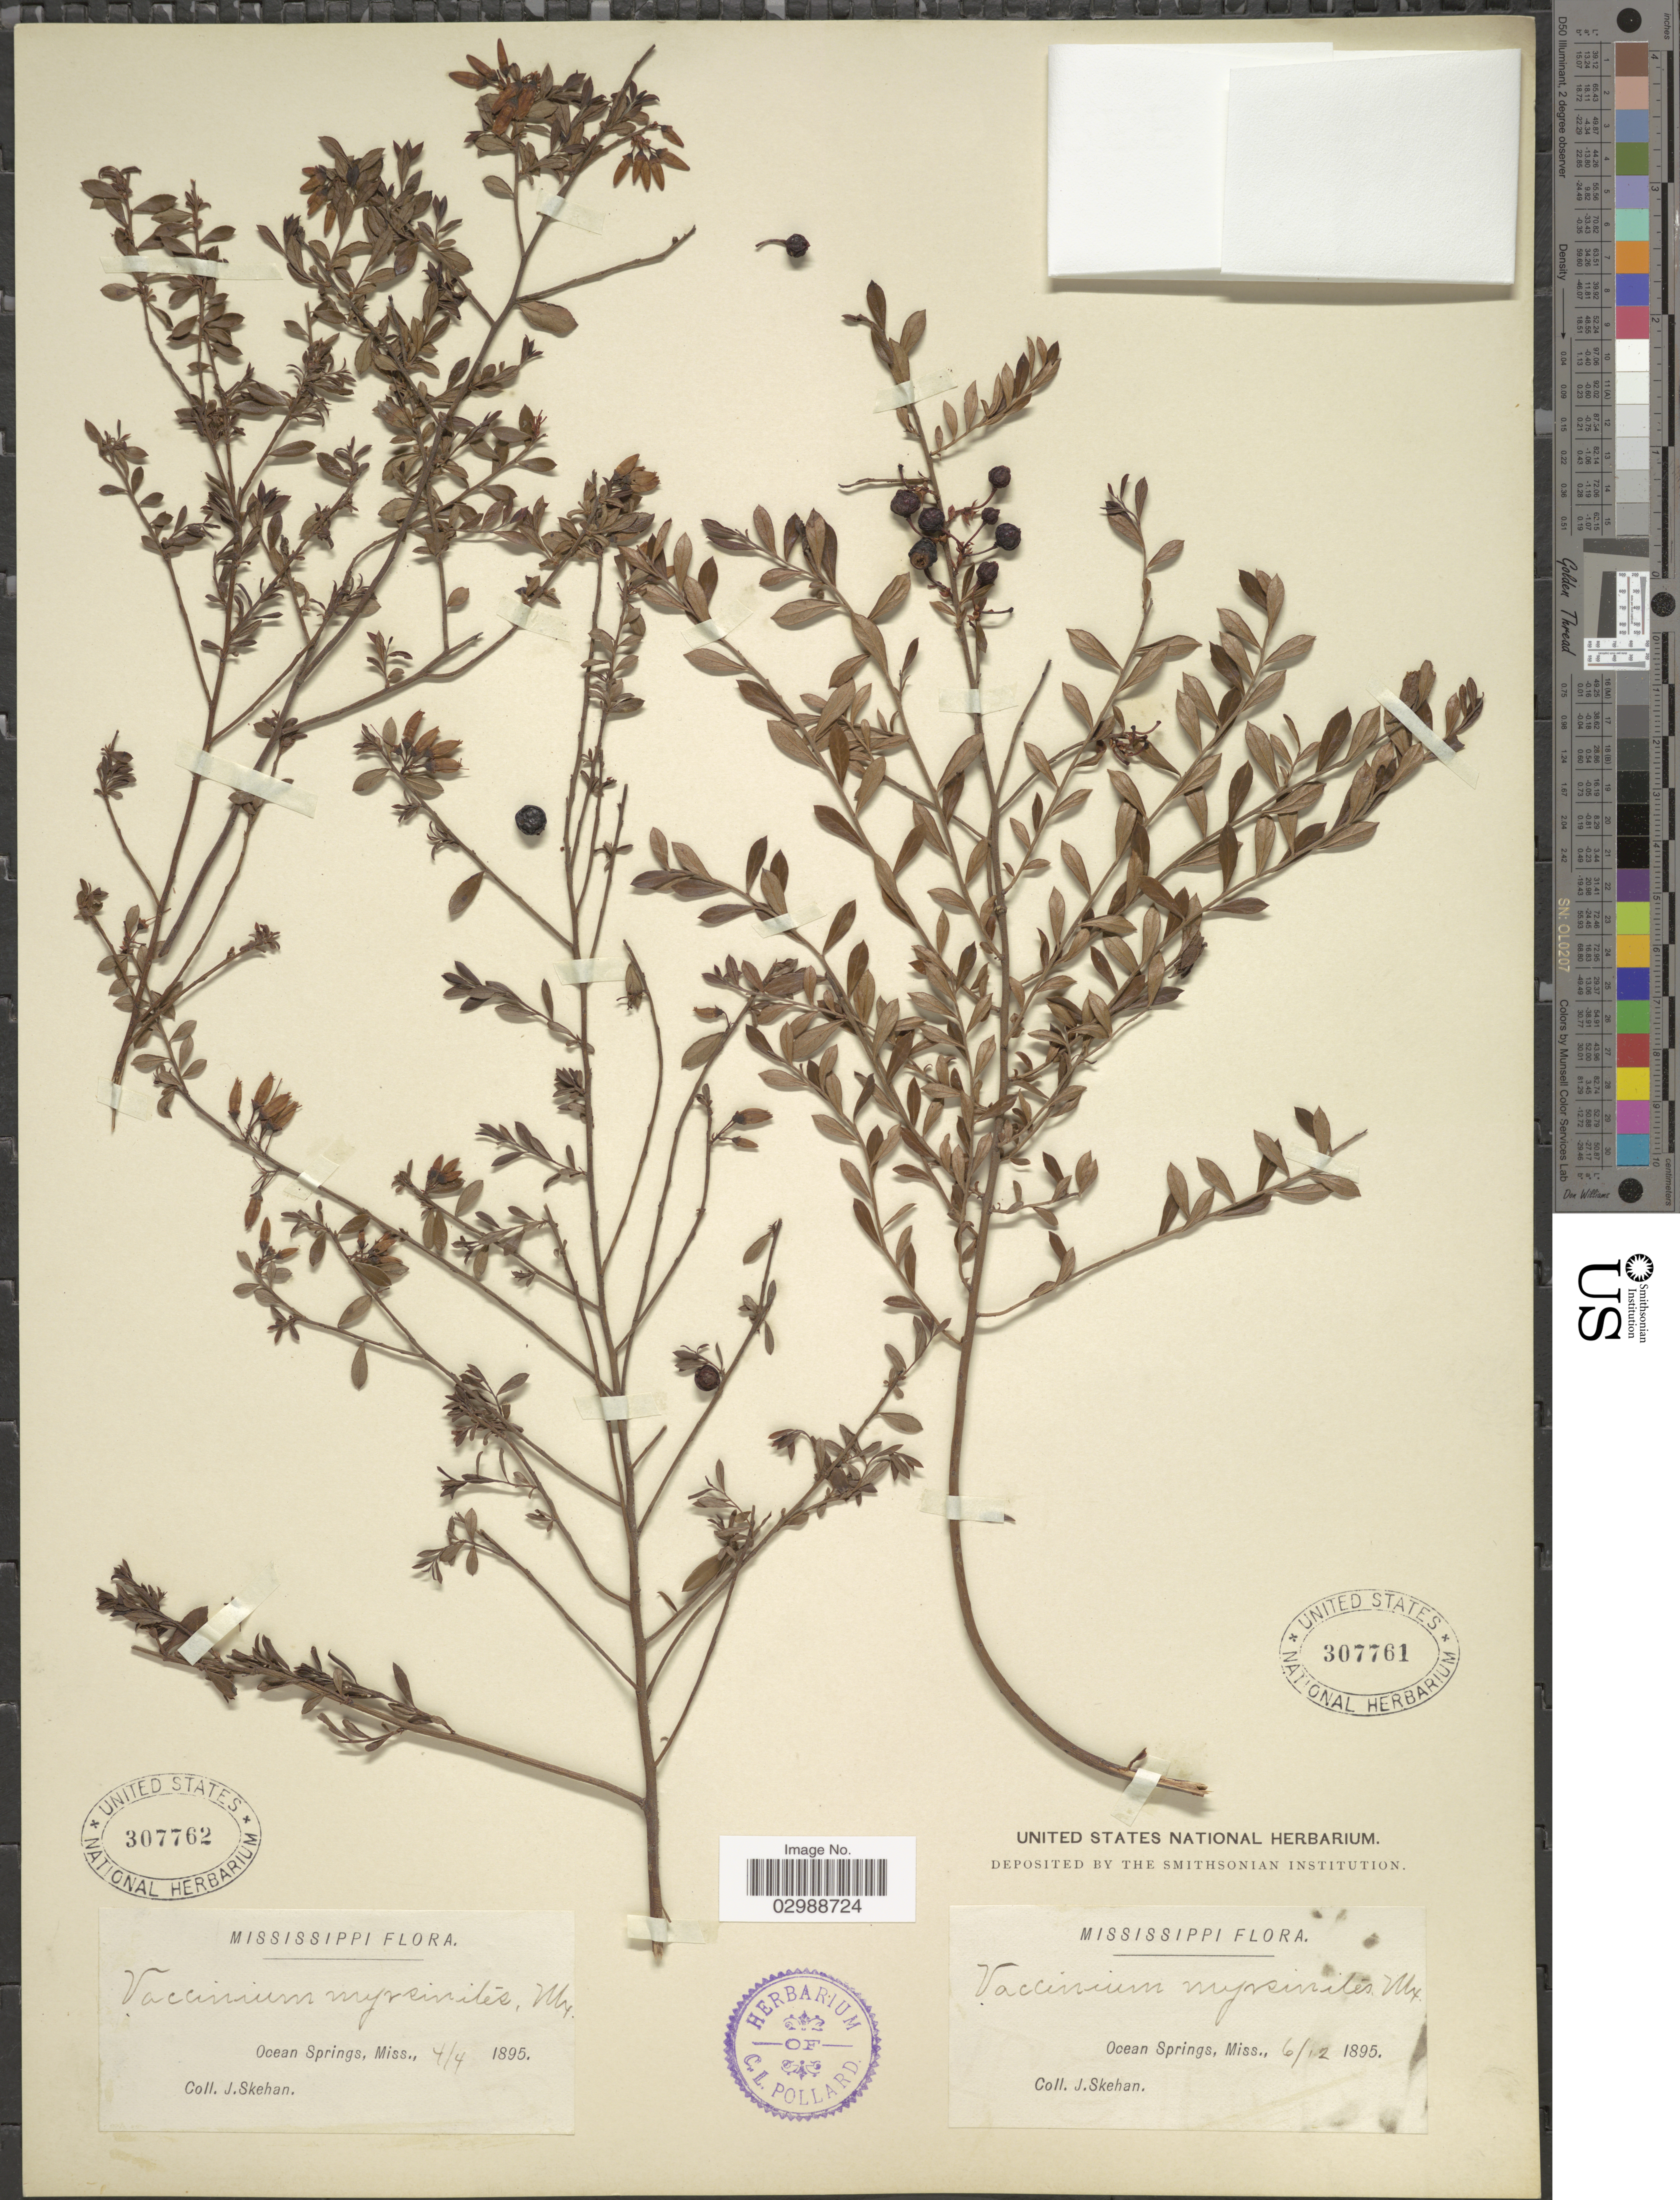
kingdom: Plantae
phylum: Tracheophyta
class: Magnoliopsida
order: Ericales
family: Ericaceae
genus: Vaccinium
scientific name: Vaccinium myrsinites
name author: Lam.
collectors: J. Skehan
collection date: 1895-04-04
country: United States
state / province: Mississippi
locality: Ocean Springs.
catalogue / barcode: US 307762-2